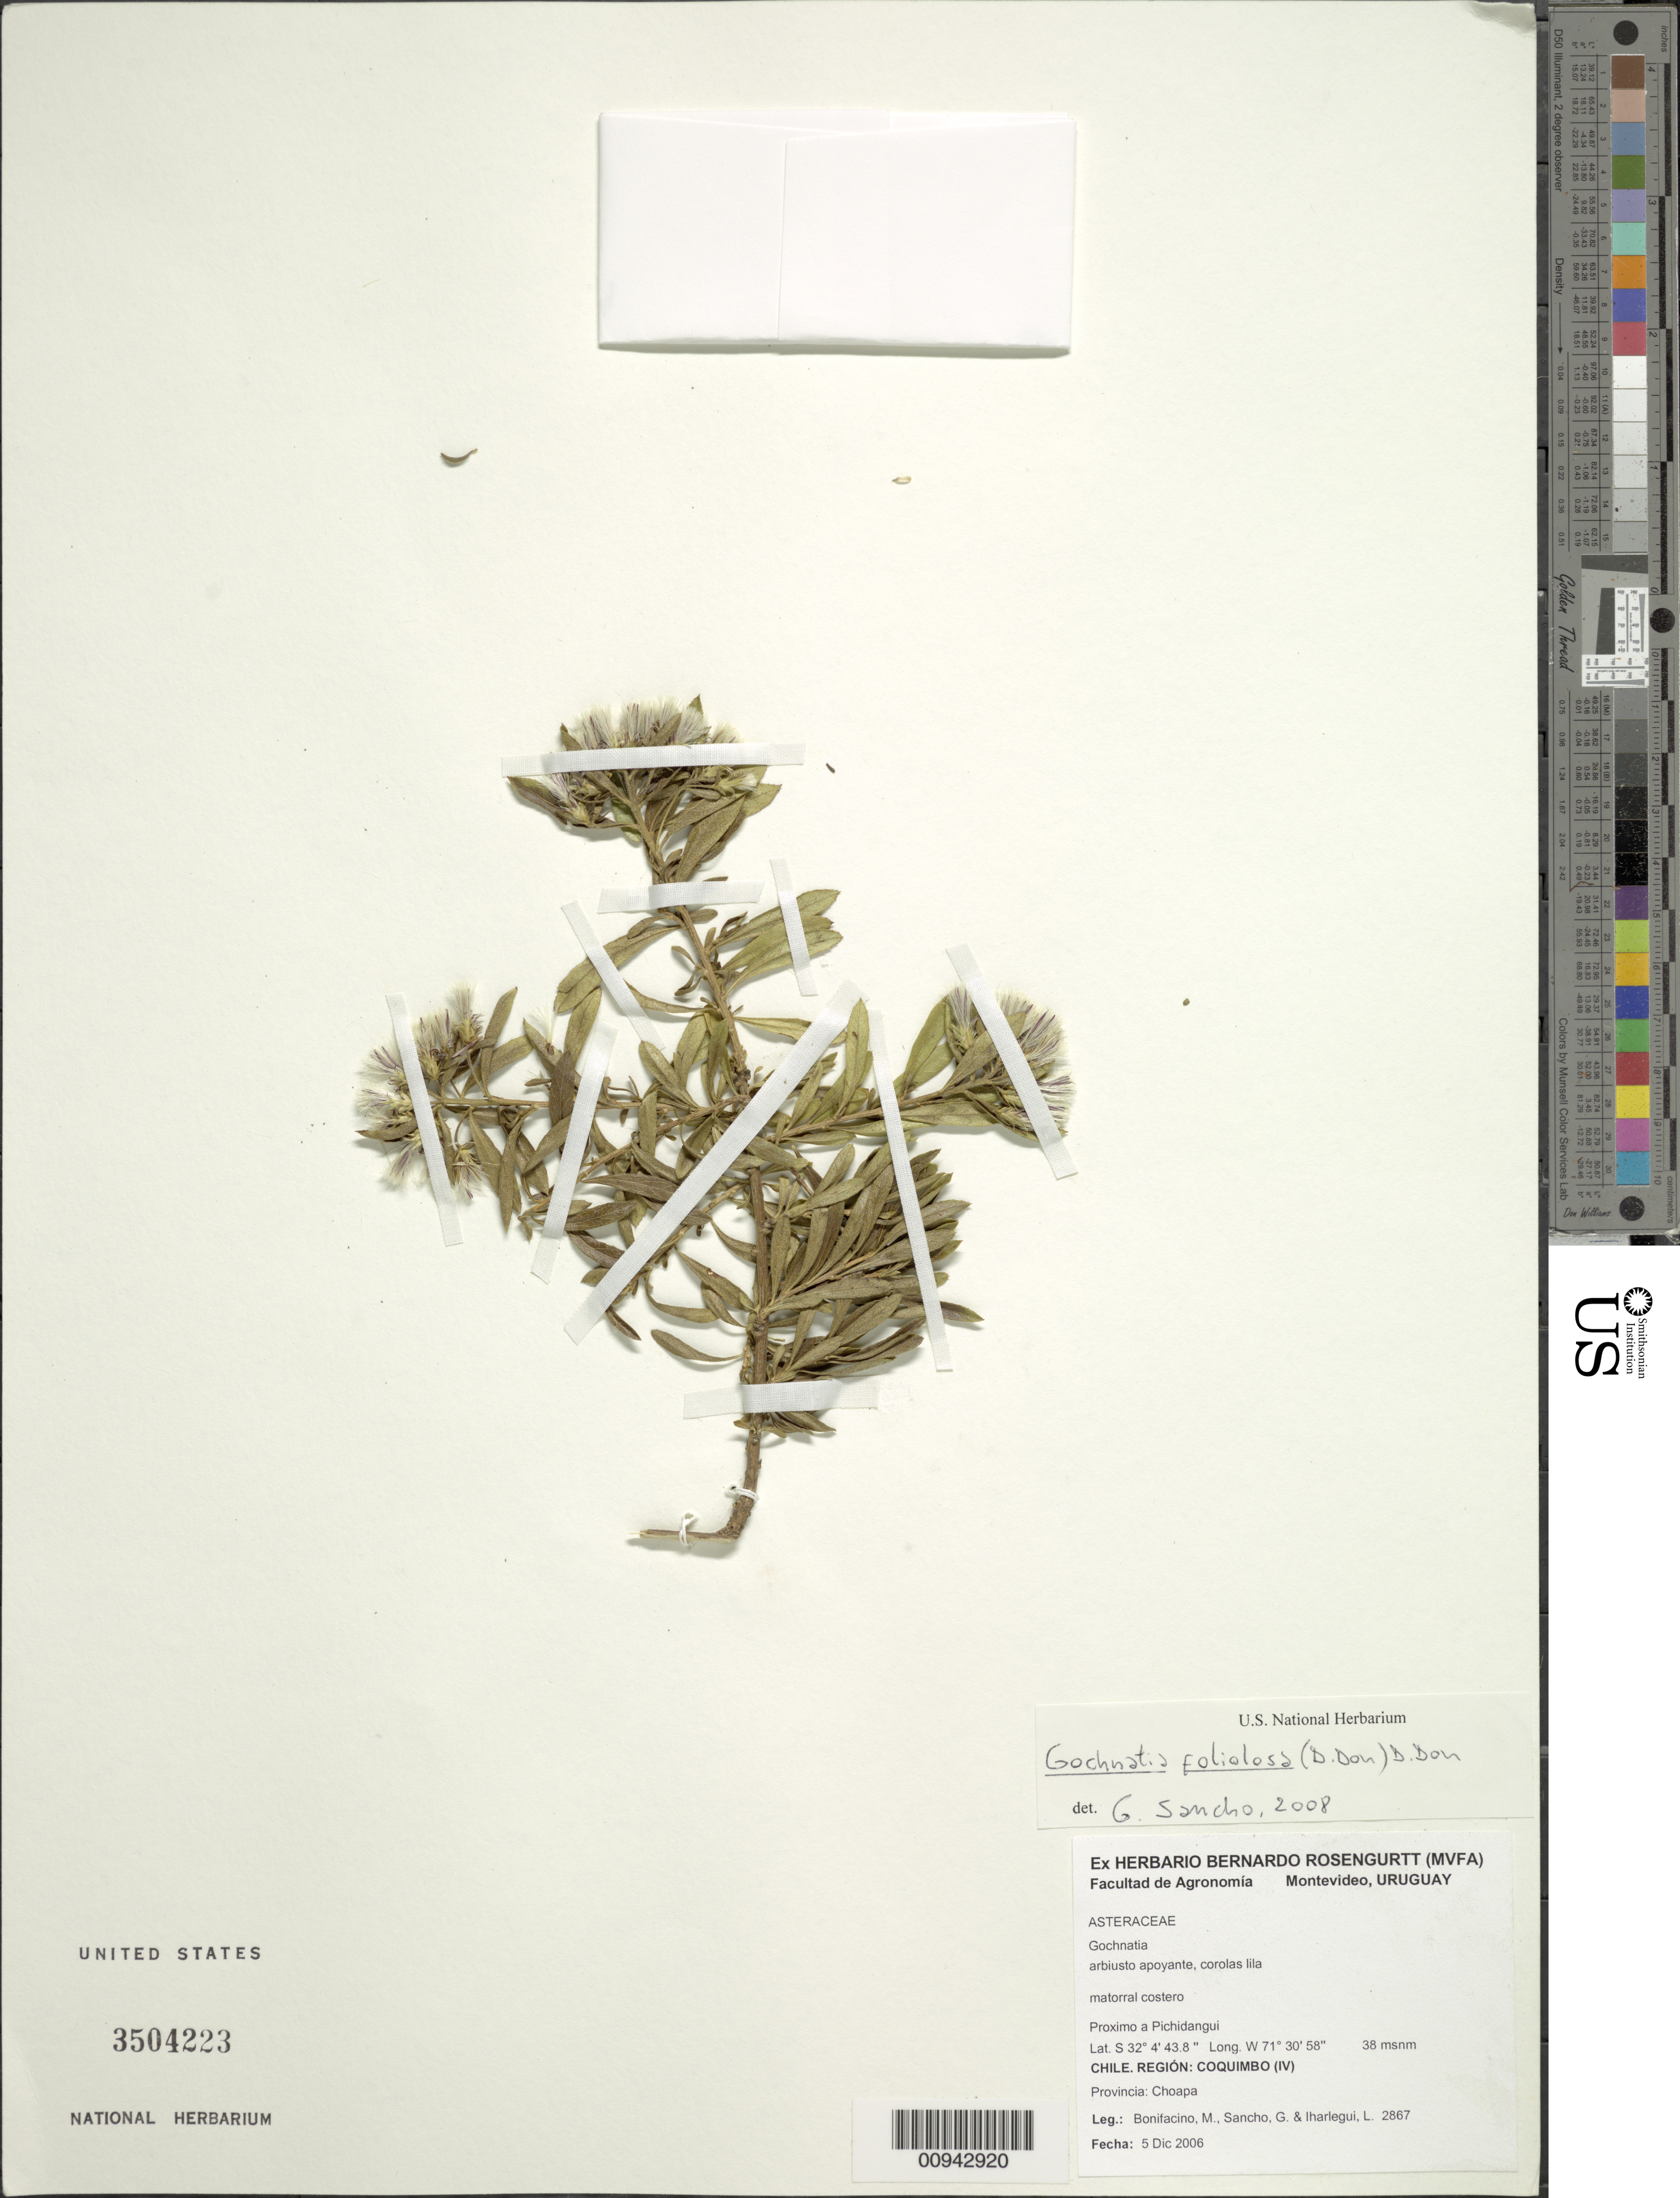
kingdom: Plantae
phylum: Tracheophyta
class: Magnoliopsida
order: Asterales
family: Asteraceae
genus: Pentaphorus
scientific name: Pentaphorus foliolosus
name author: D. Don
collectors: M. Bonifacino, G. Sancho & L. Iharlegui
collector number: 2867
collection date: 2006-12-05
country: Chile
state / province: Coquimbo (IV)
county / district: Choapa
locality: Choapa, proximo a Pichidangui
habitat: Matorral costero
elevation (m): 38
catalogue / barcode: US 3504223